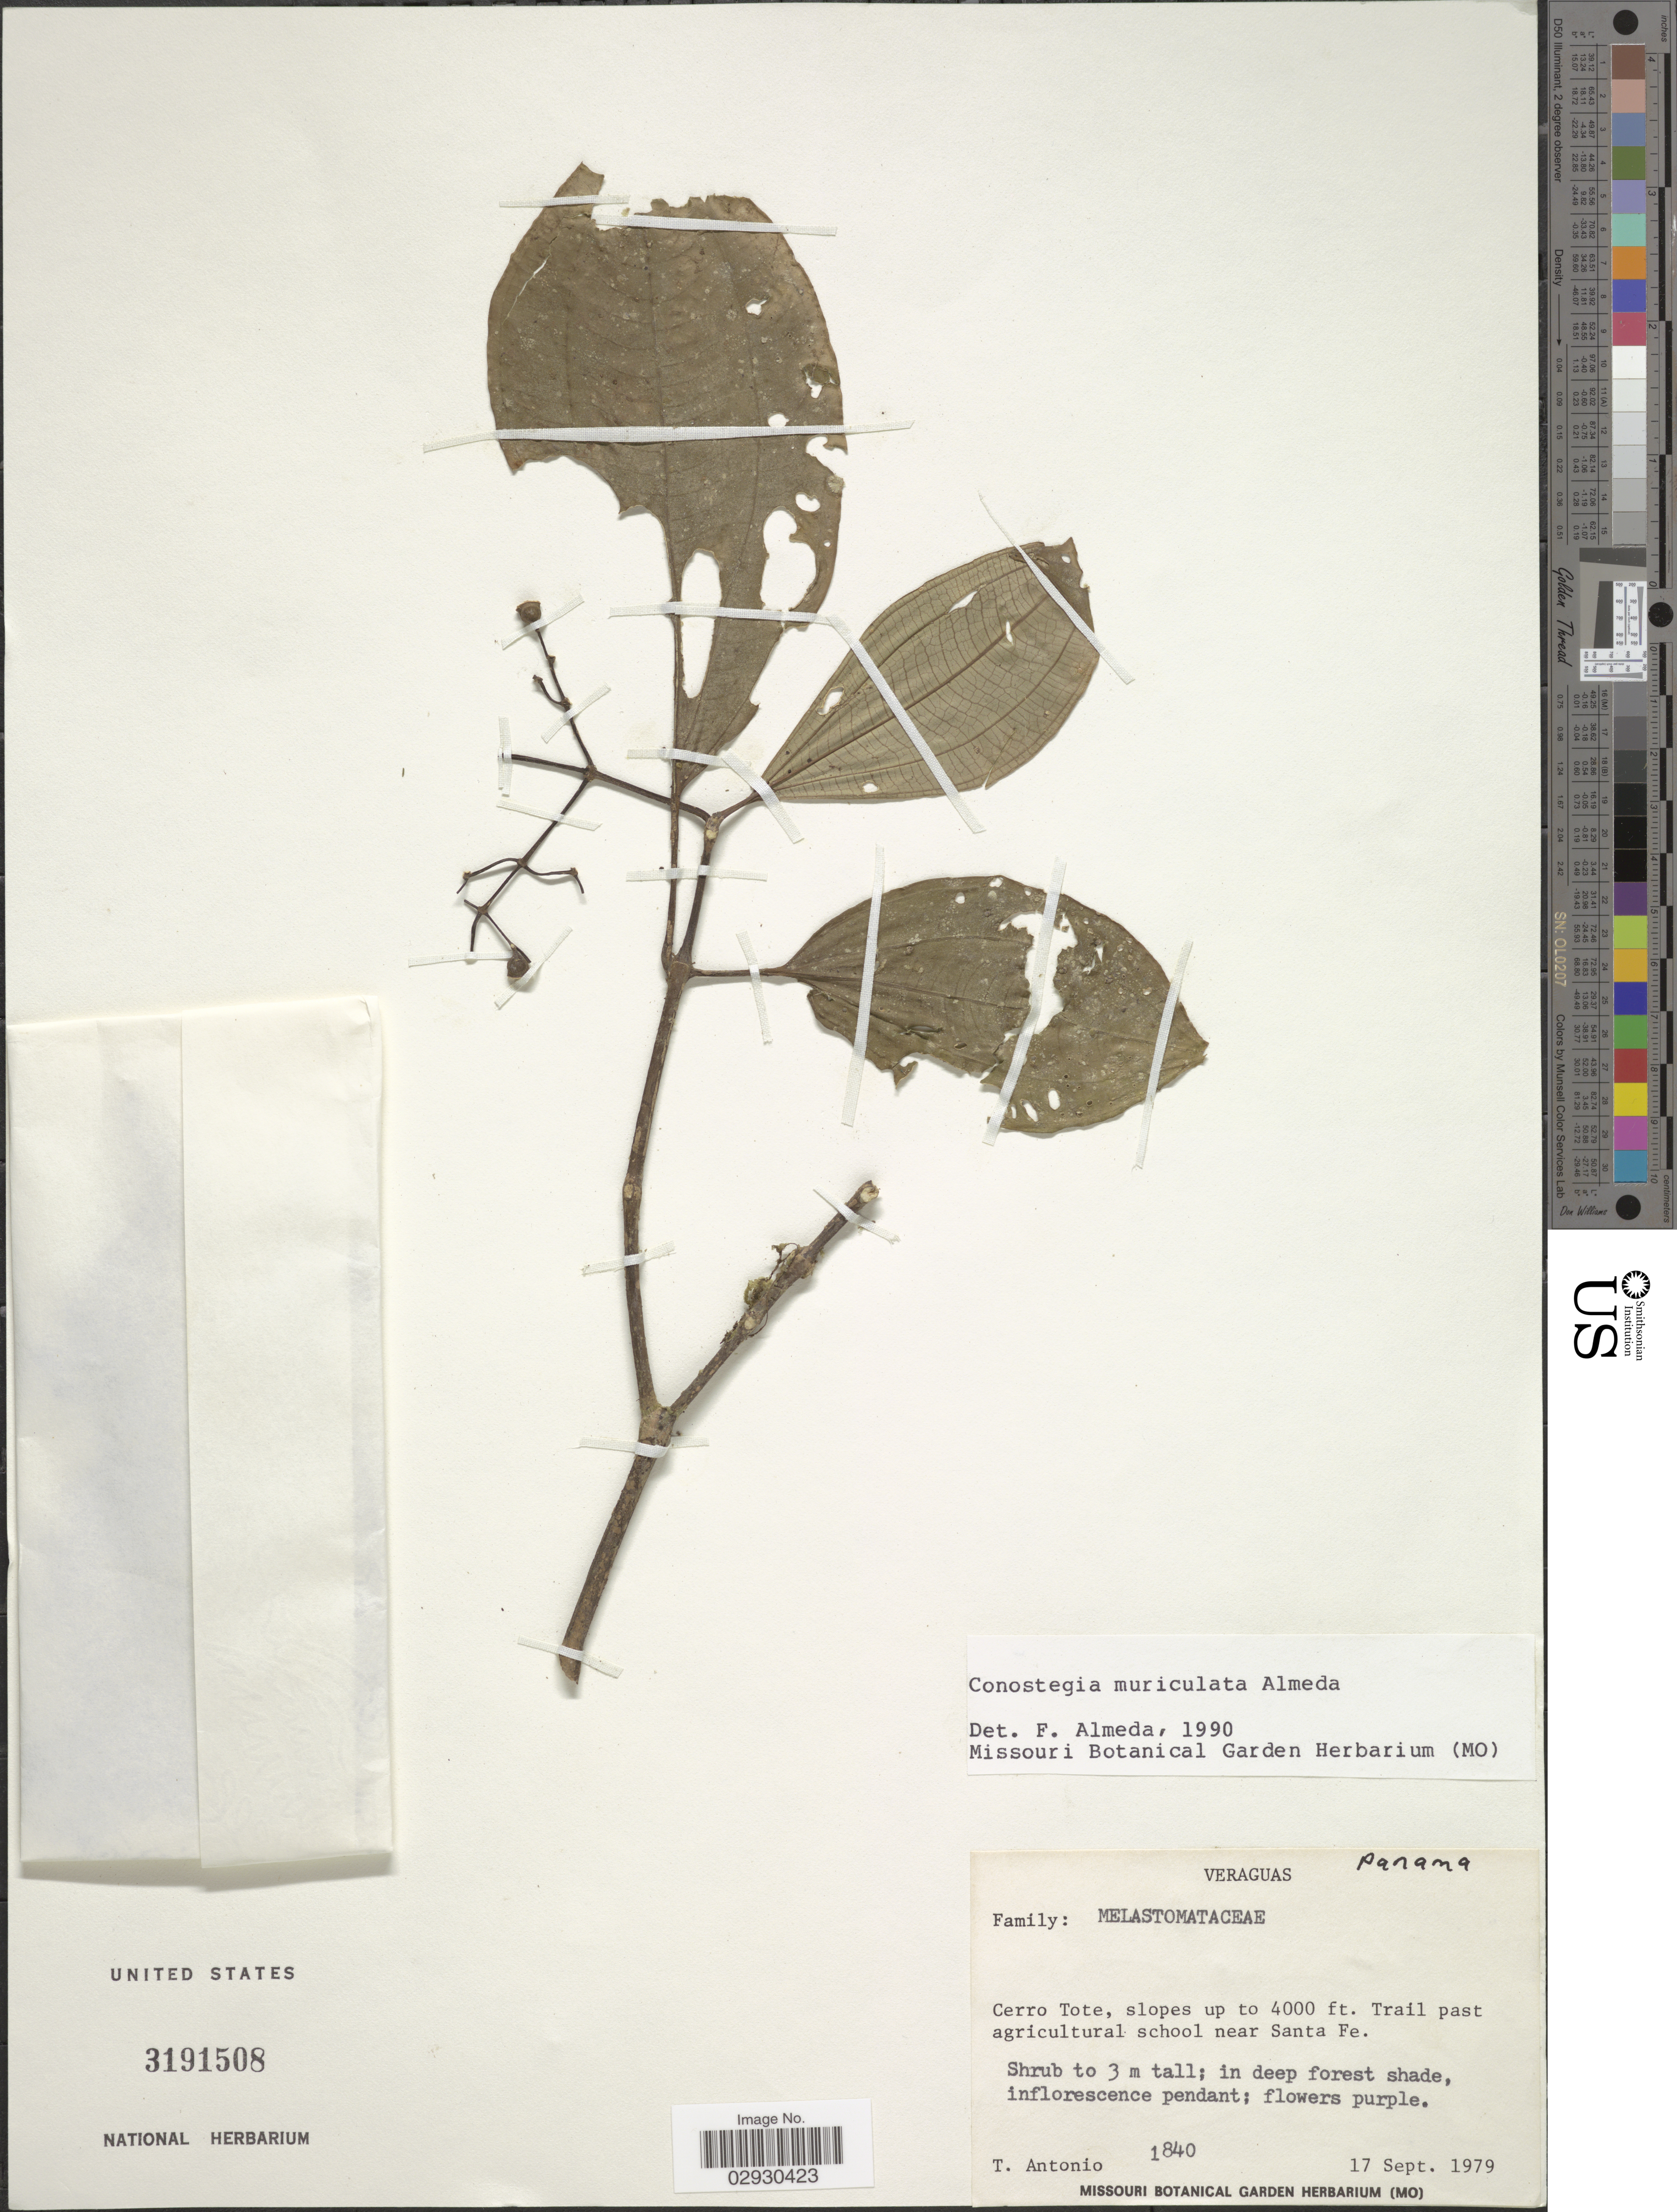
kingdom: Plantae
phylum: Tracheophyta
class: Magnoliopsida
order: Myrtales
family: Melastomataceae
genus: Conostegia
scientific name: Conostegia muriculata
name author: Almeda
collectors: T. Antonio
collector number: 1840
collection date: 1979-09-17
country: Panama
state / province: Veraguas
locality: Verro Tote. Trail past agricultural school near Santa Fe.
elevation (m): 1219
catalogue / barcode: US 3191508